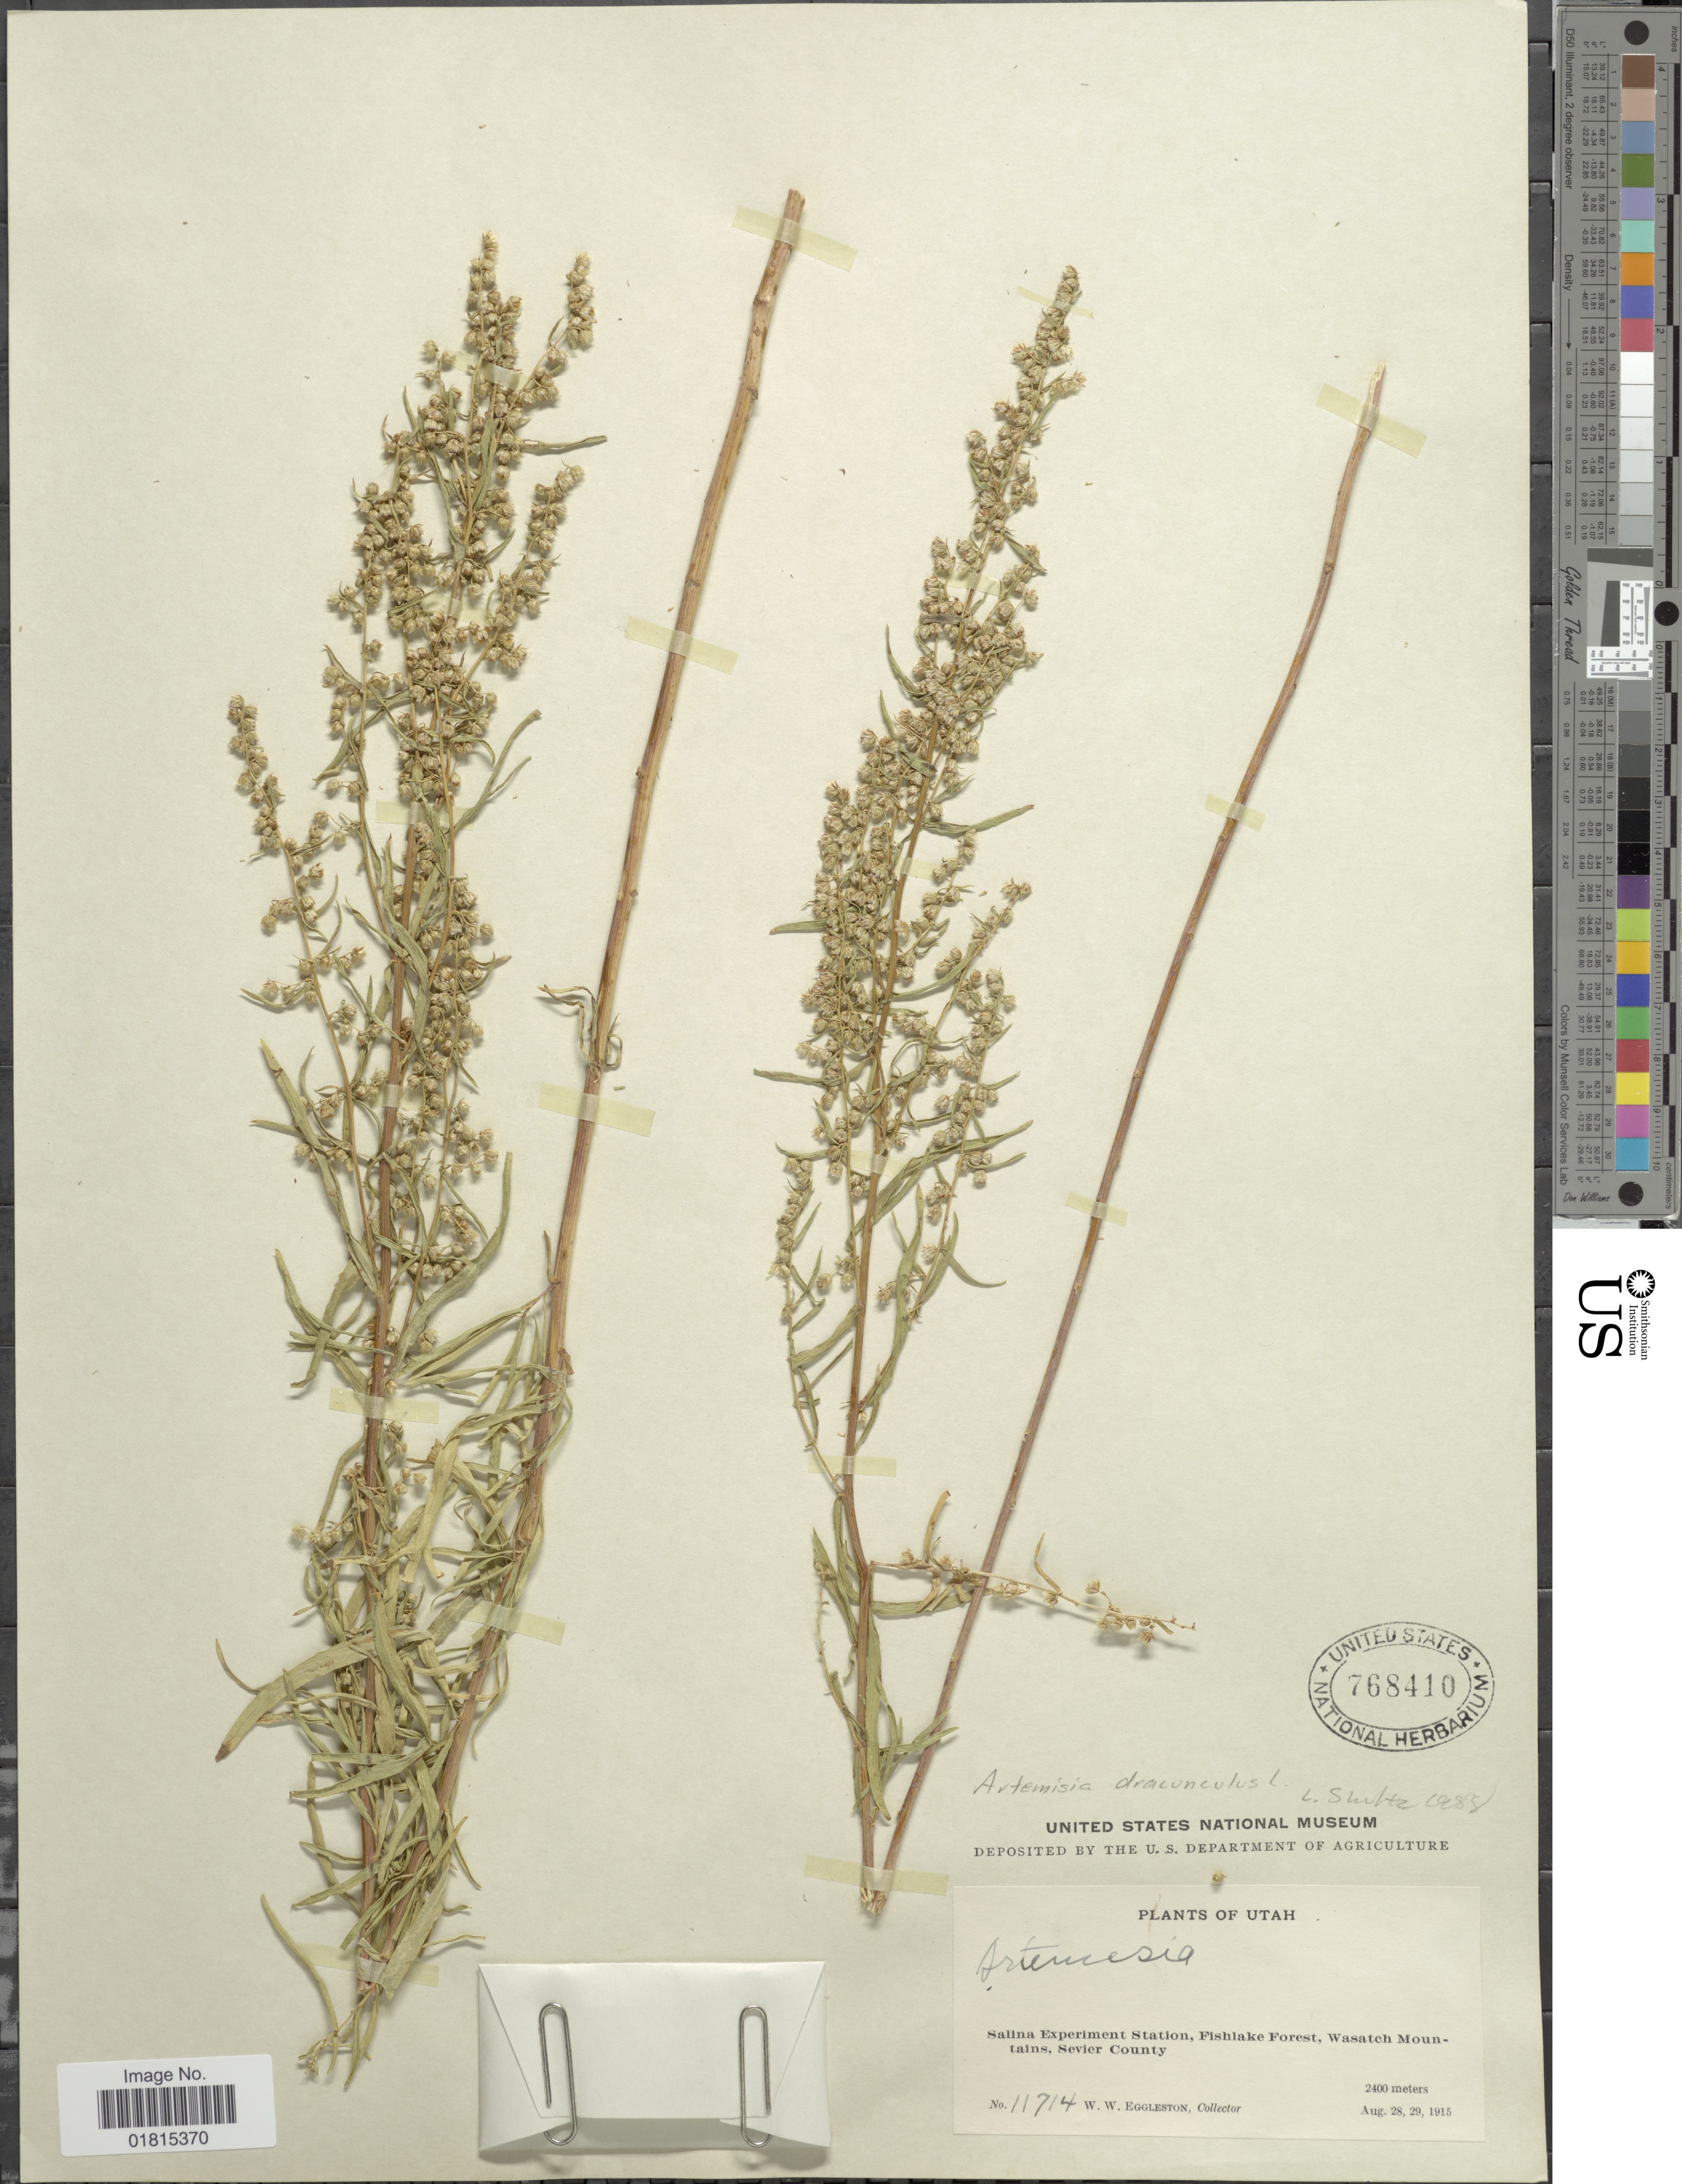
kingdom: Plantae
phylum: Tracheophyta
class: Magnoliopsida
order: Asterales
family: Asteraceae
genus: Artemisia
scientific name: Artemisia dracunculoides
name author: Pursh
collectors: W. W. Eggleston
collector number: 11714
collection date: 1915-08-28/1915-08-29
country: United States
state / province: Utah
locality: Salina Expermimental Station, Fishlake Forest, Wasatch Mountains, Sevier County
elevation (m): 2400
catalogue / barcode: US 768410